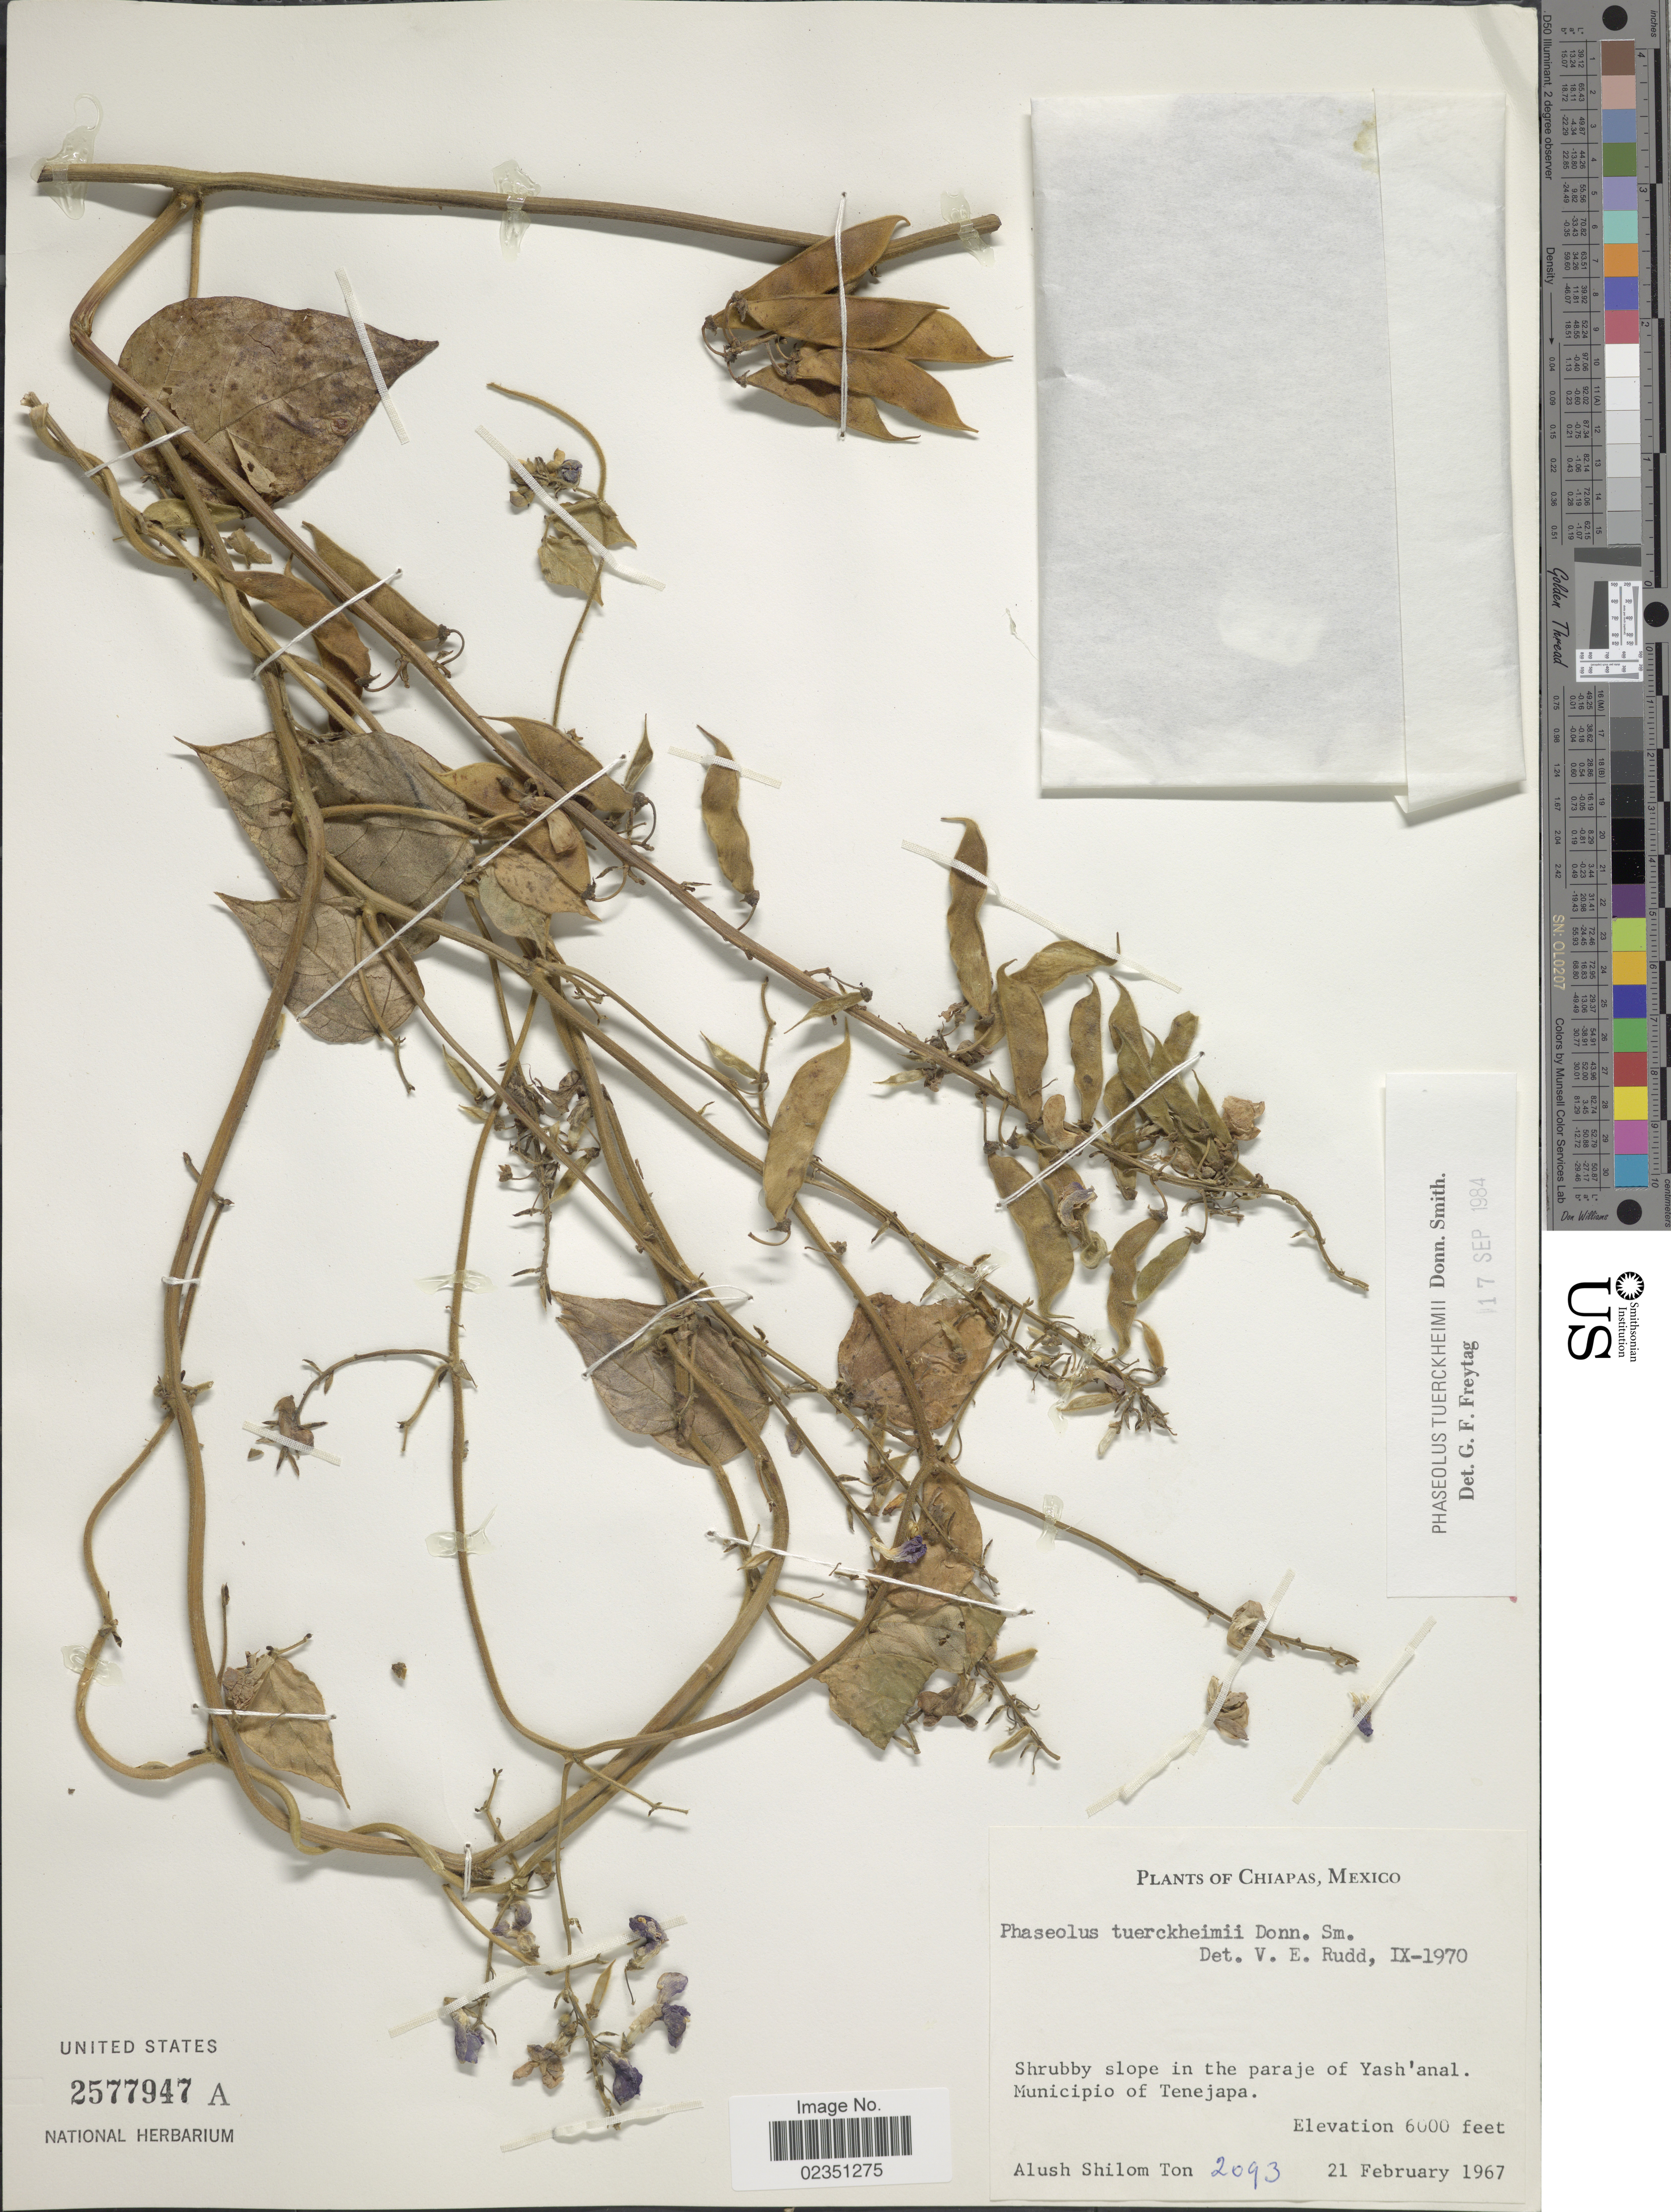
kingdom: Plantae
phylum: Tracheophyta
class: Magnoliopsida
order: Fabales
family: Fabaceae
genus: Phaseolus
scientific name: Phaseolus tuerckheimii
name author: Donn. Sm.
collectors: A. S. Ton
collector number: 2093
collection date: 1967-02-21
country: Mexico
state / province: Chiapas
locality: Shrubby slope in the paraje of Yash'anal. Municipio of Tenejapa.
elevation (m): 1829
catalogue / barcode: US 2577947A